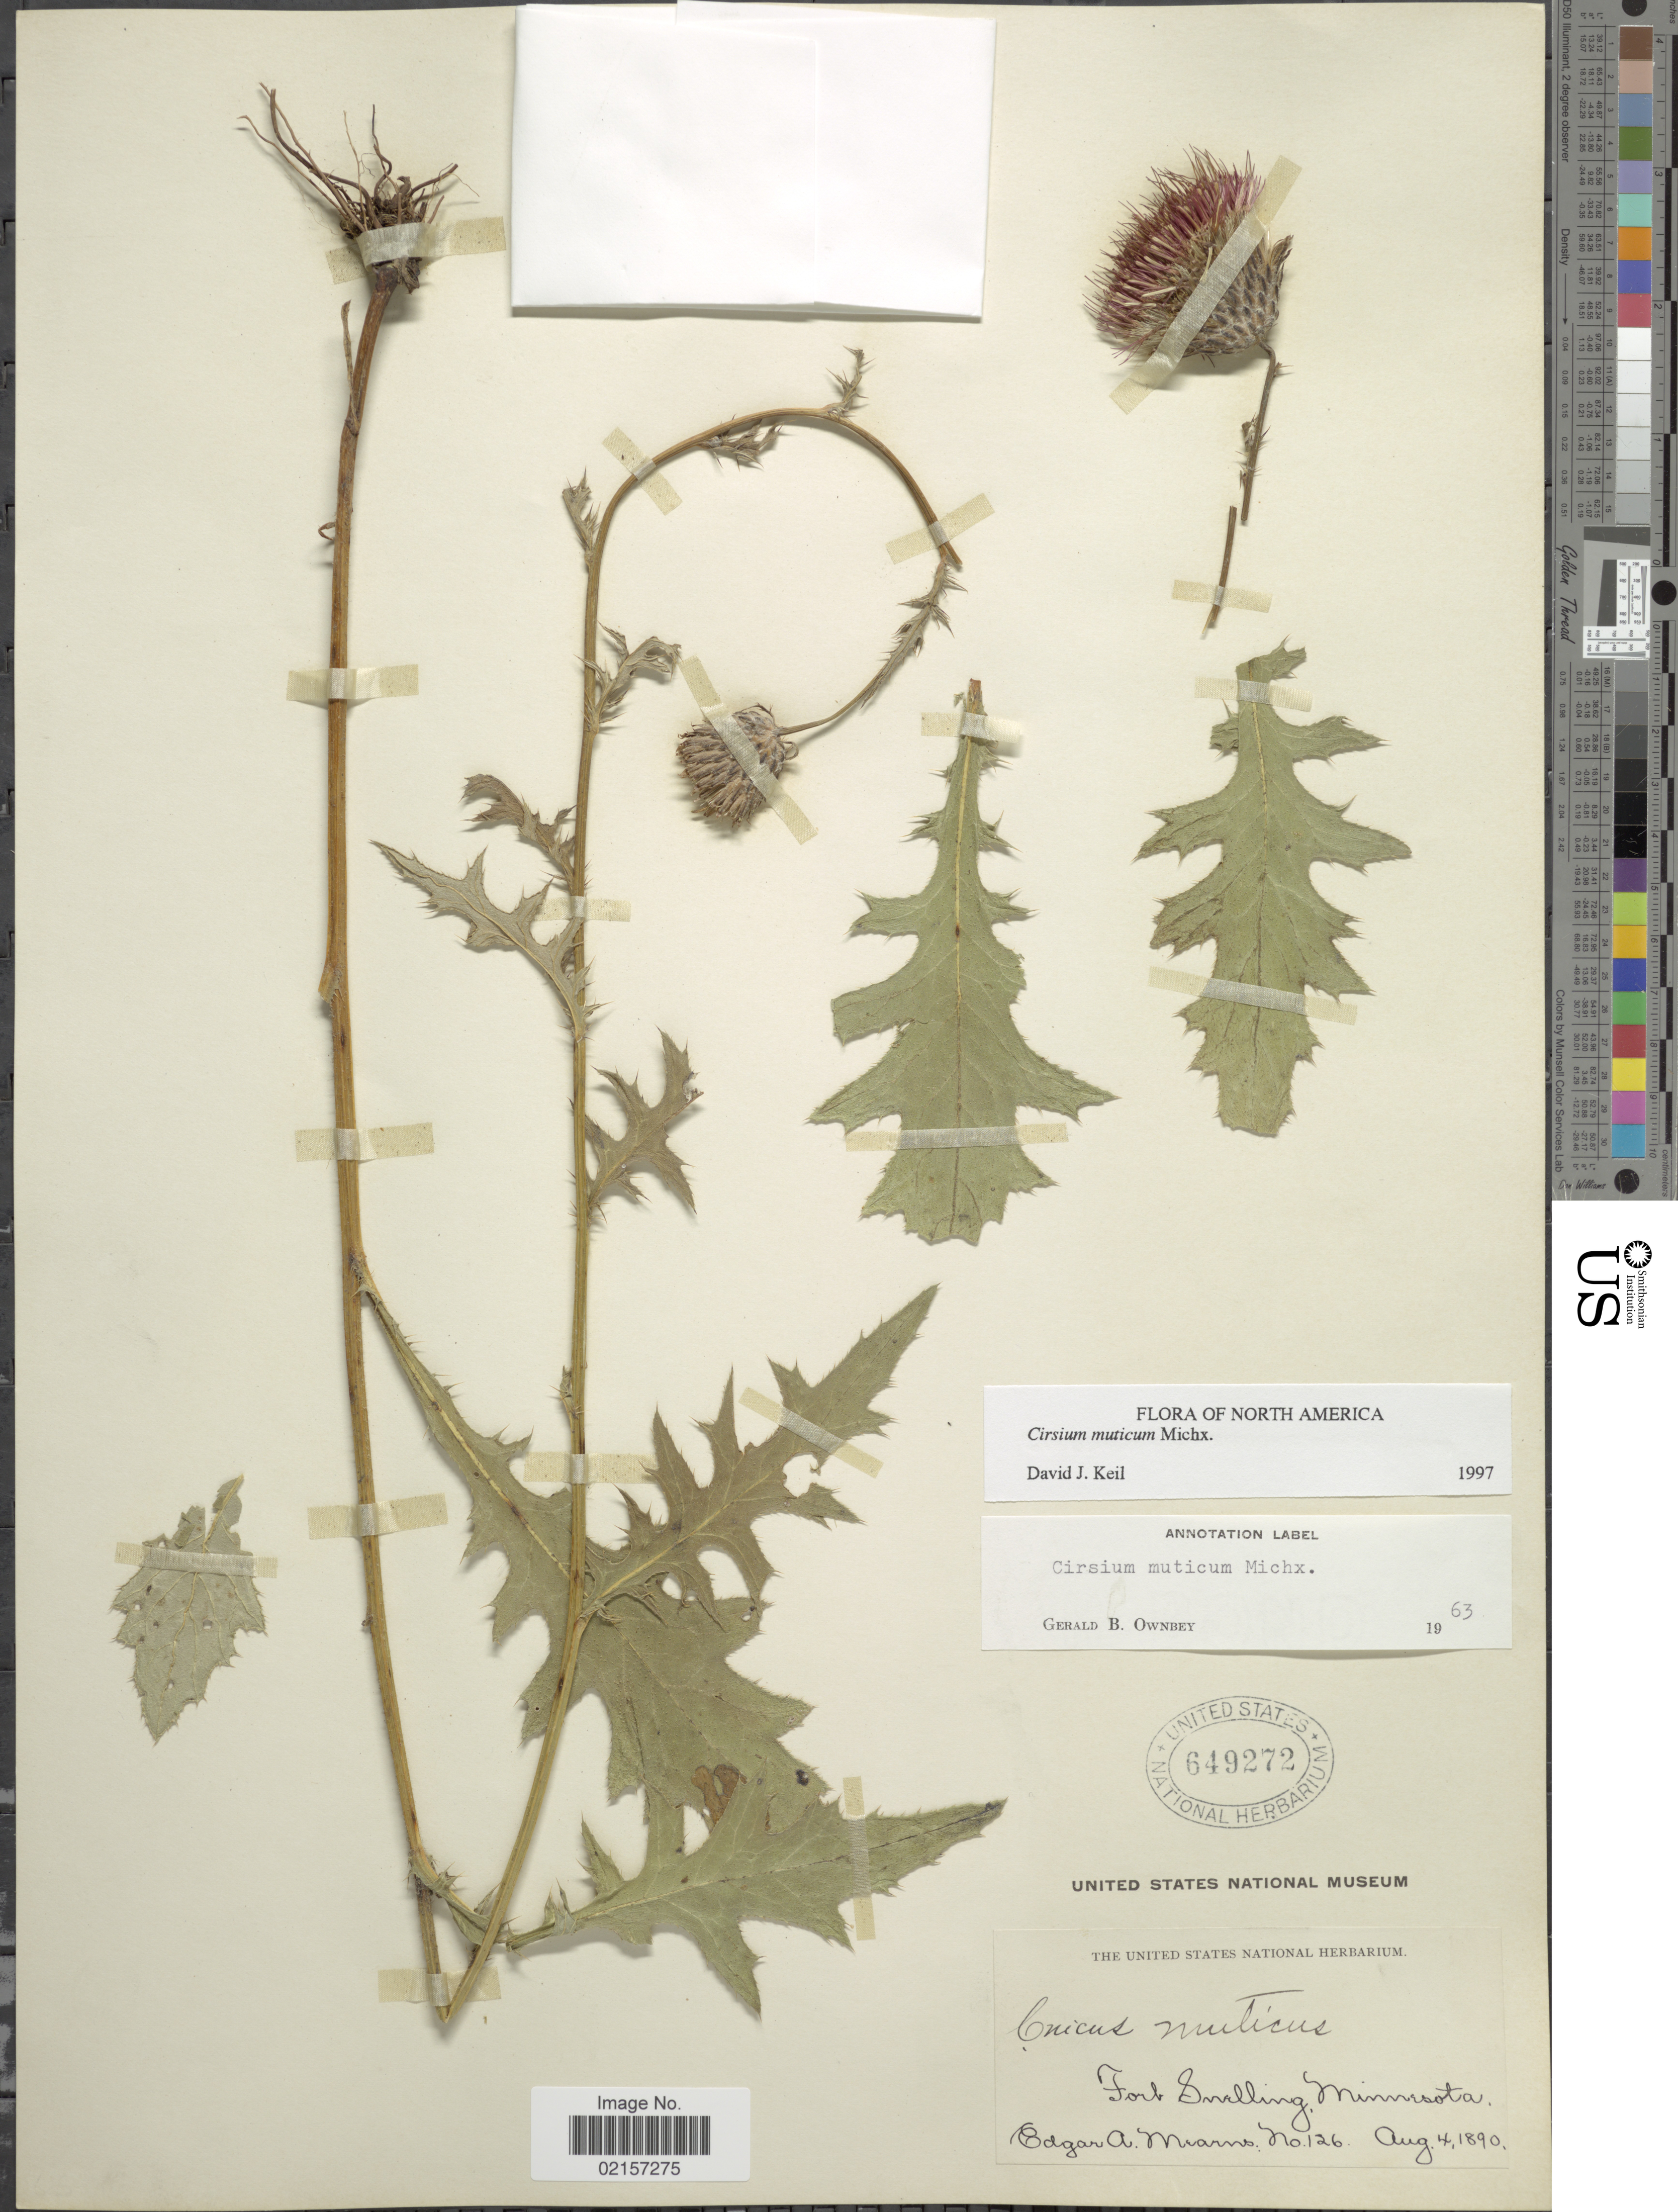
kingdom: Plantae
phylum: Tracheophyta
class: Magnoliopsida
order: Asterales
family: Asteraceae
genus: Cirsium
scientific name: Cirsium muticum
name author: Michx.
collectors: E. A. Mearns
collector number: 126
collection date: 1890-08-04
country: United States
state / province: Minnesota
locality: Fort Snelling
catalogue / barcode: US 649272